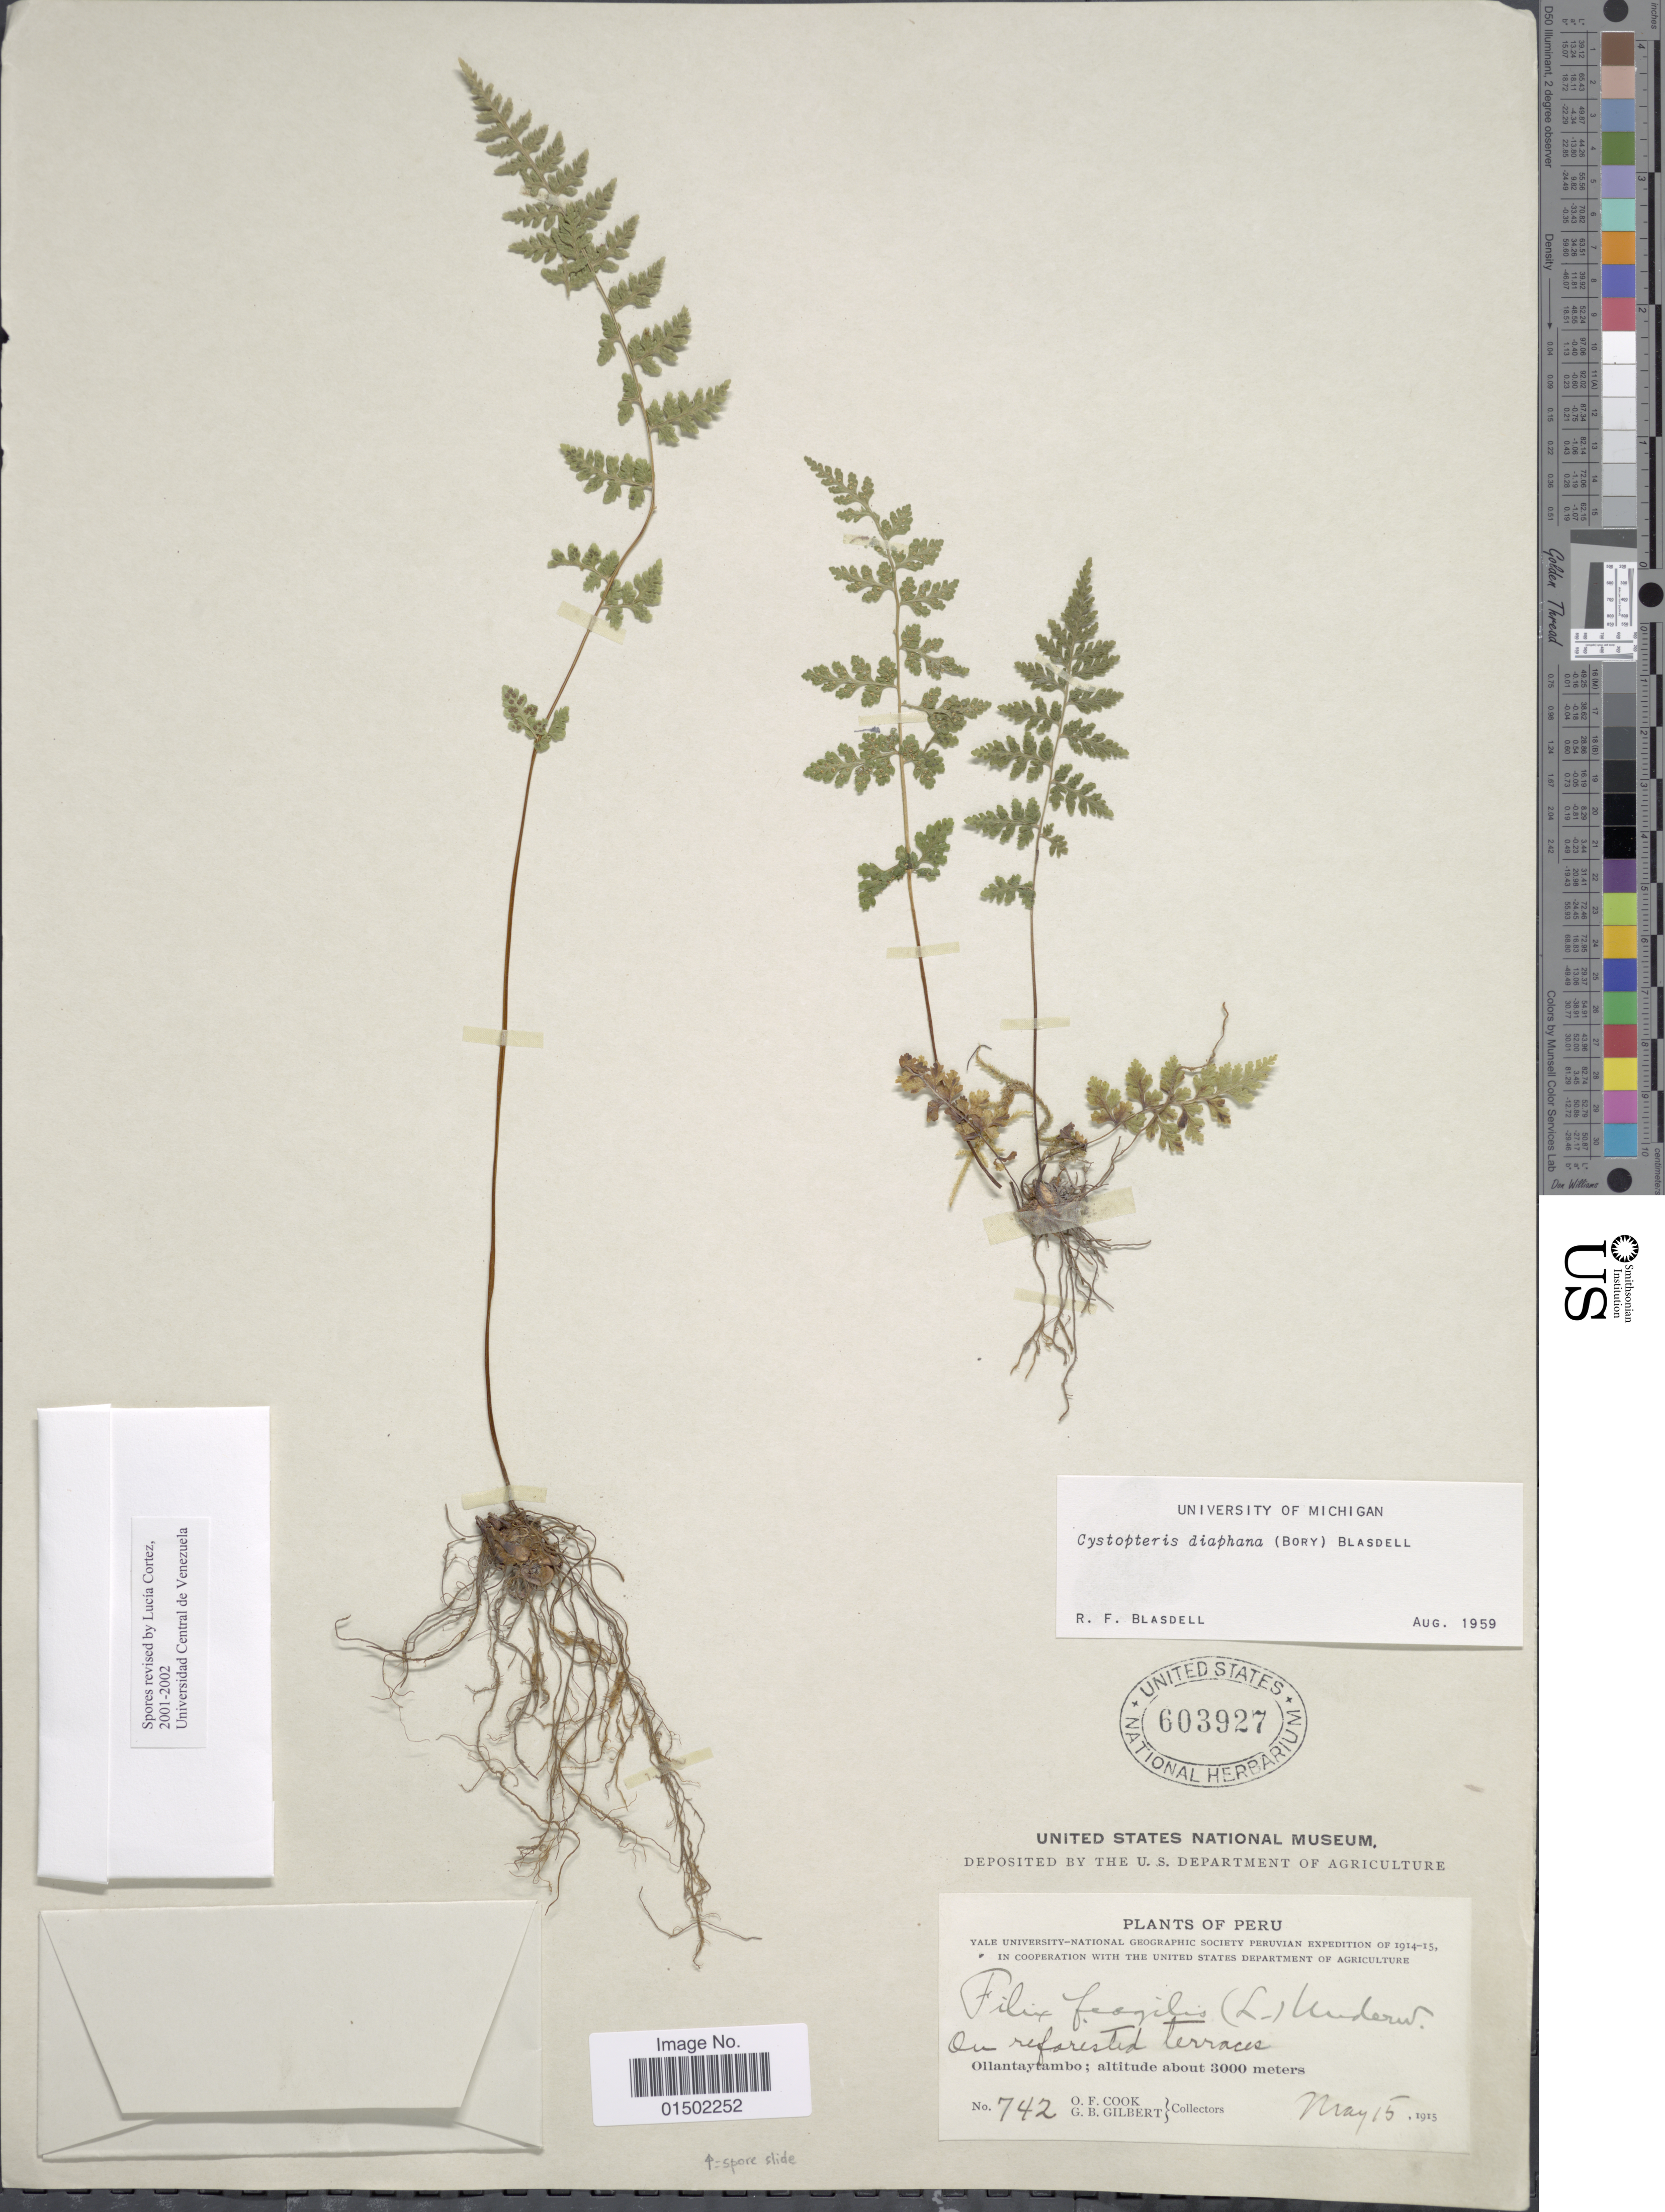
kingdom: Plantae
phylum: Tracheophyta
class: Polypodiopsida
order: Polypodiales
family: Cystopteridaceae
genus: Cystopteris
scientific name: Cystopteris diaphana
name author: (Bory) Blasdell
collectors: O. F. Cook & G. B. Gilbert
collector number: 742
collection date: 1915-05-15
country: Peru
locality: Ollantaytambo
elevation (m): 3000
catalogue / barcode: US 603927